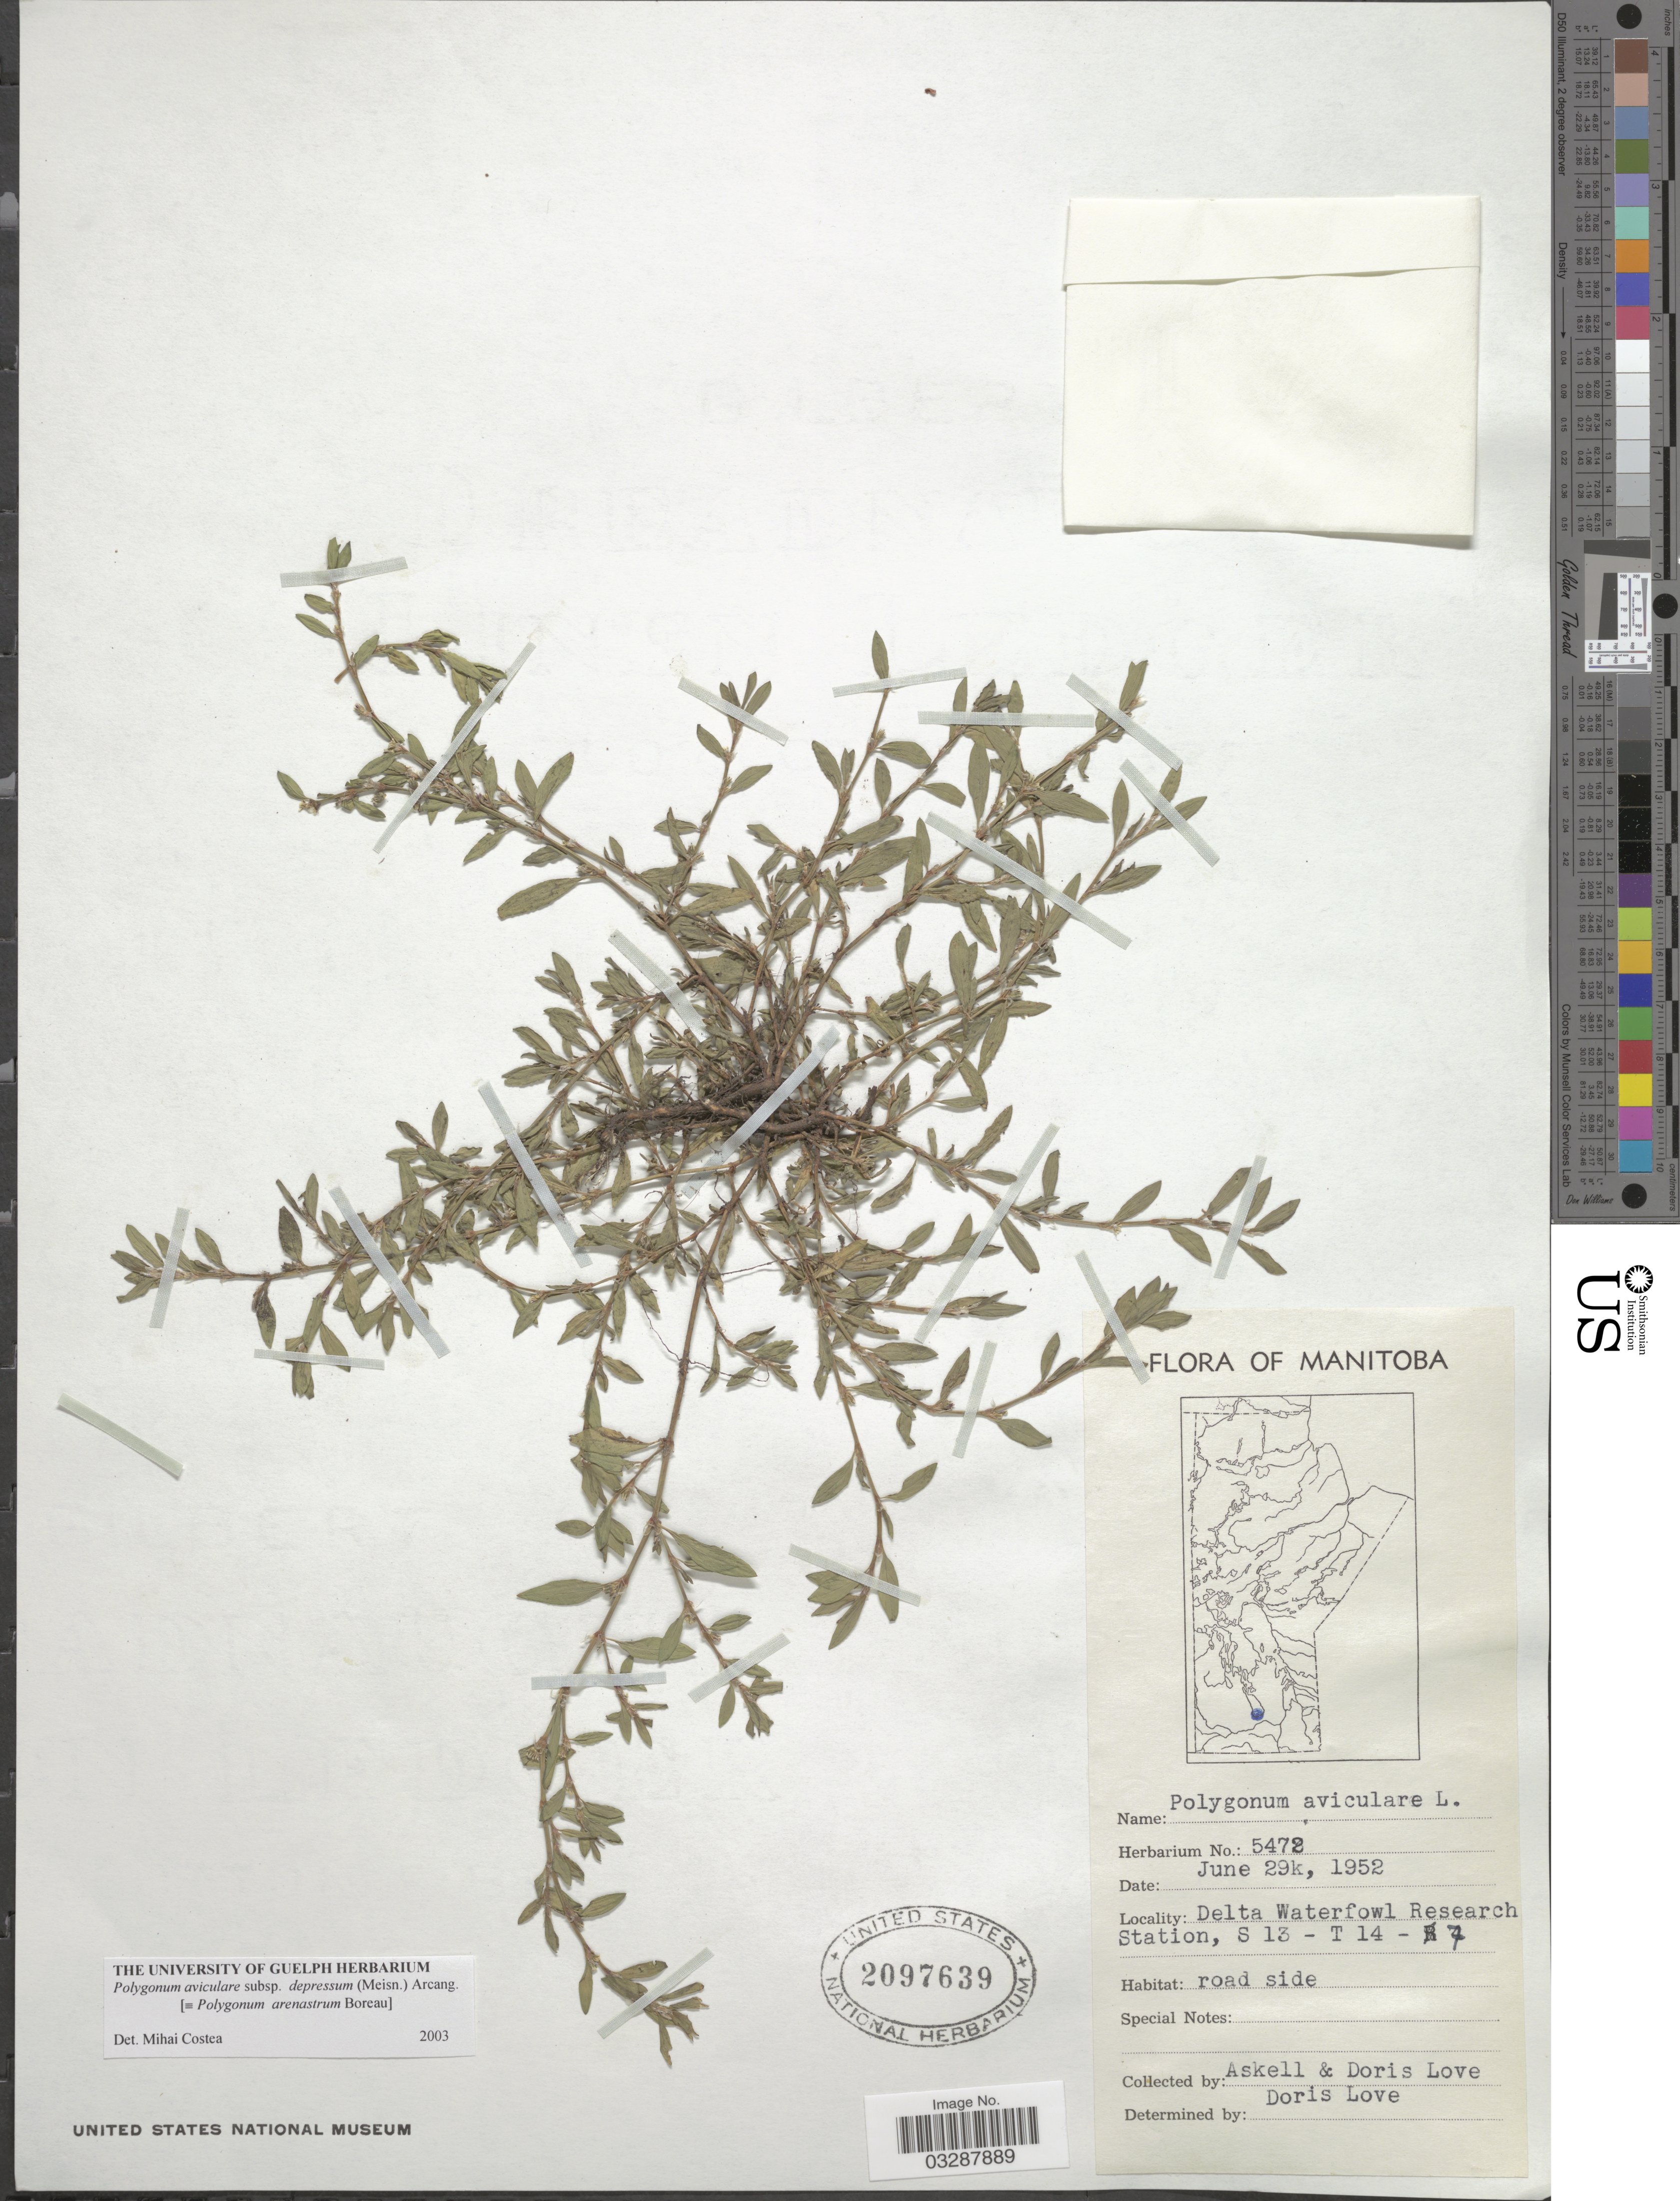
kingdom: Plantae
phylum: Tracheophyta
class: Magnoliopsida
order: Caryophyllales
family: Polygonaceae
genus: Polygonum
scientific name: Polygonum aviculare subsp. depressum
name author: (Meisn.) Arcang.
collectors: -. Askell & D. Löve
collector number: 5472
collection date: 1952-06-29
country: Canada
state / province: Manitoba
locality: Delta Waterfowl Research Station, S 13 - T 14 - R 7, road side.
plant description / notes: Precise locality edit: Added "road side" to precise locality.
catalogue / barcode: US 2097639